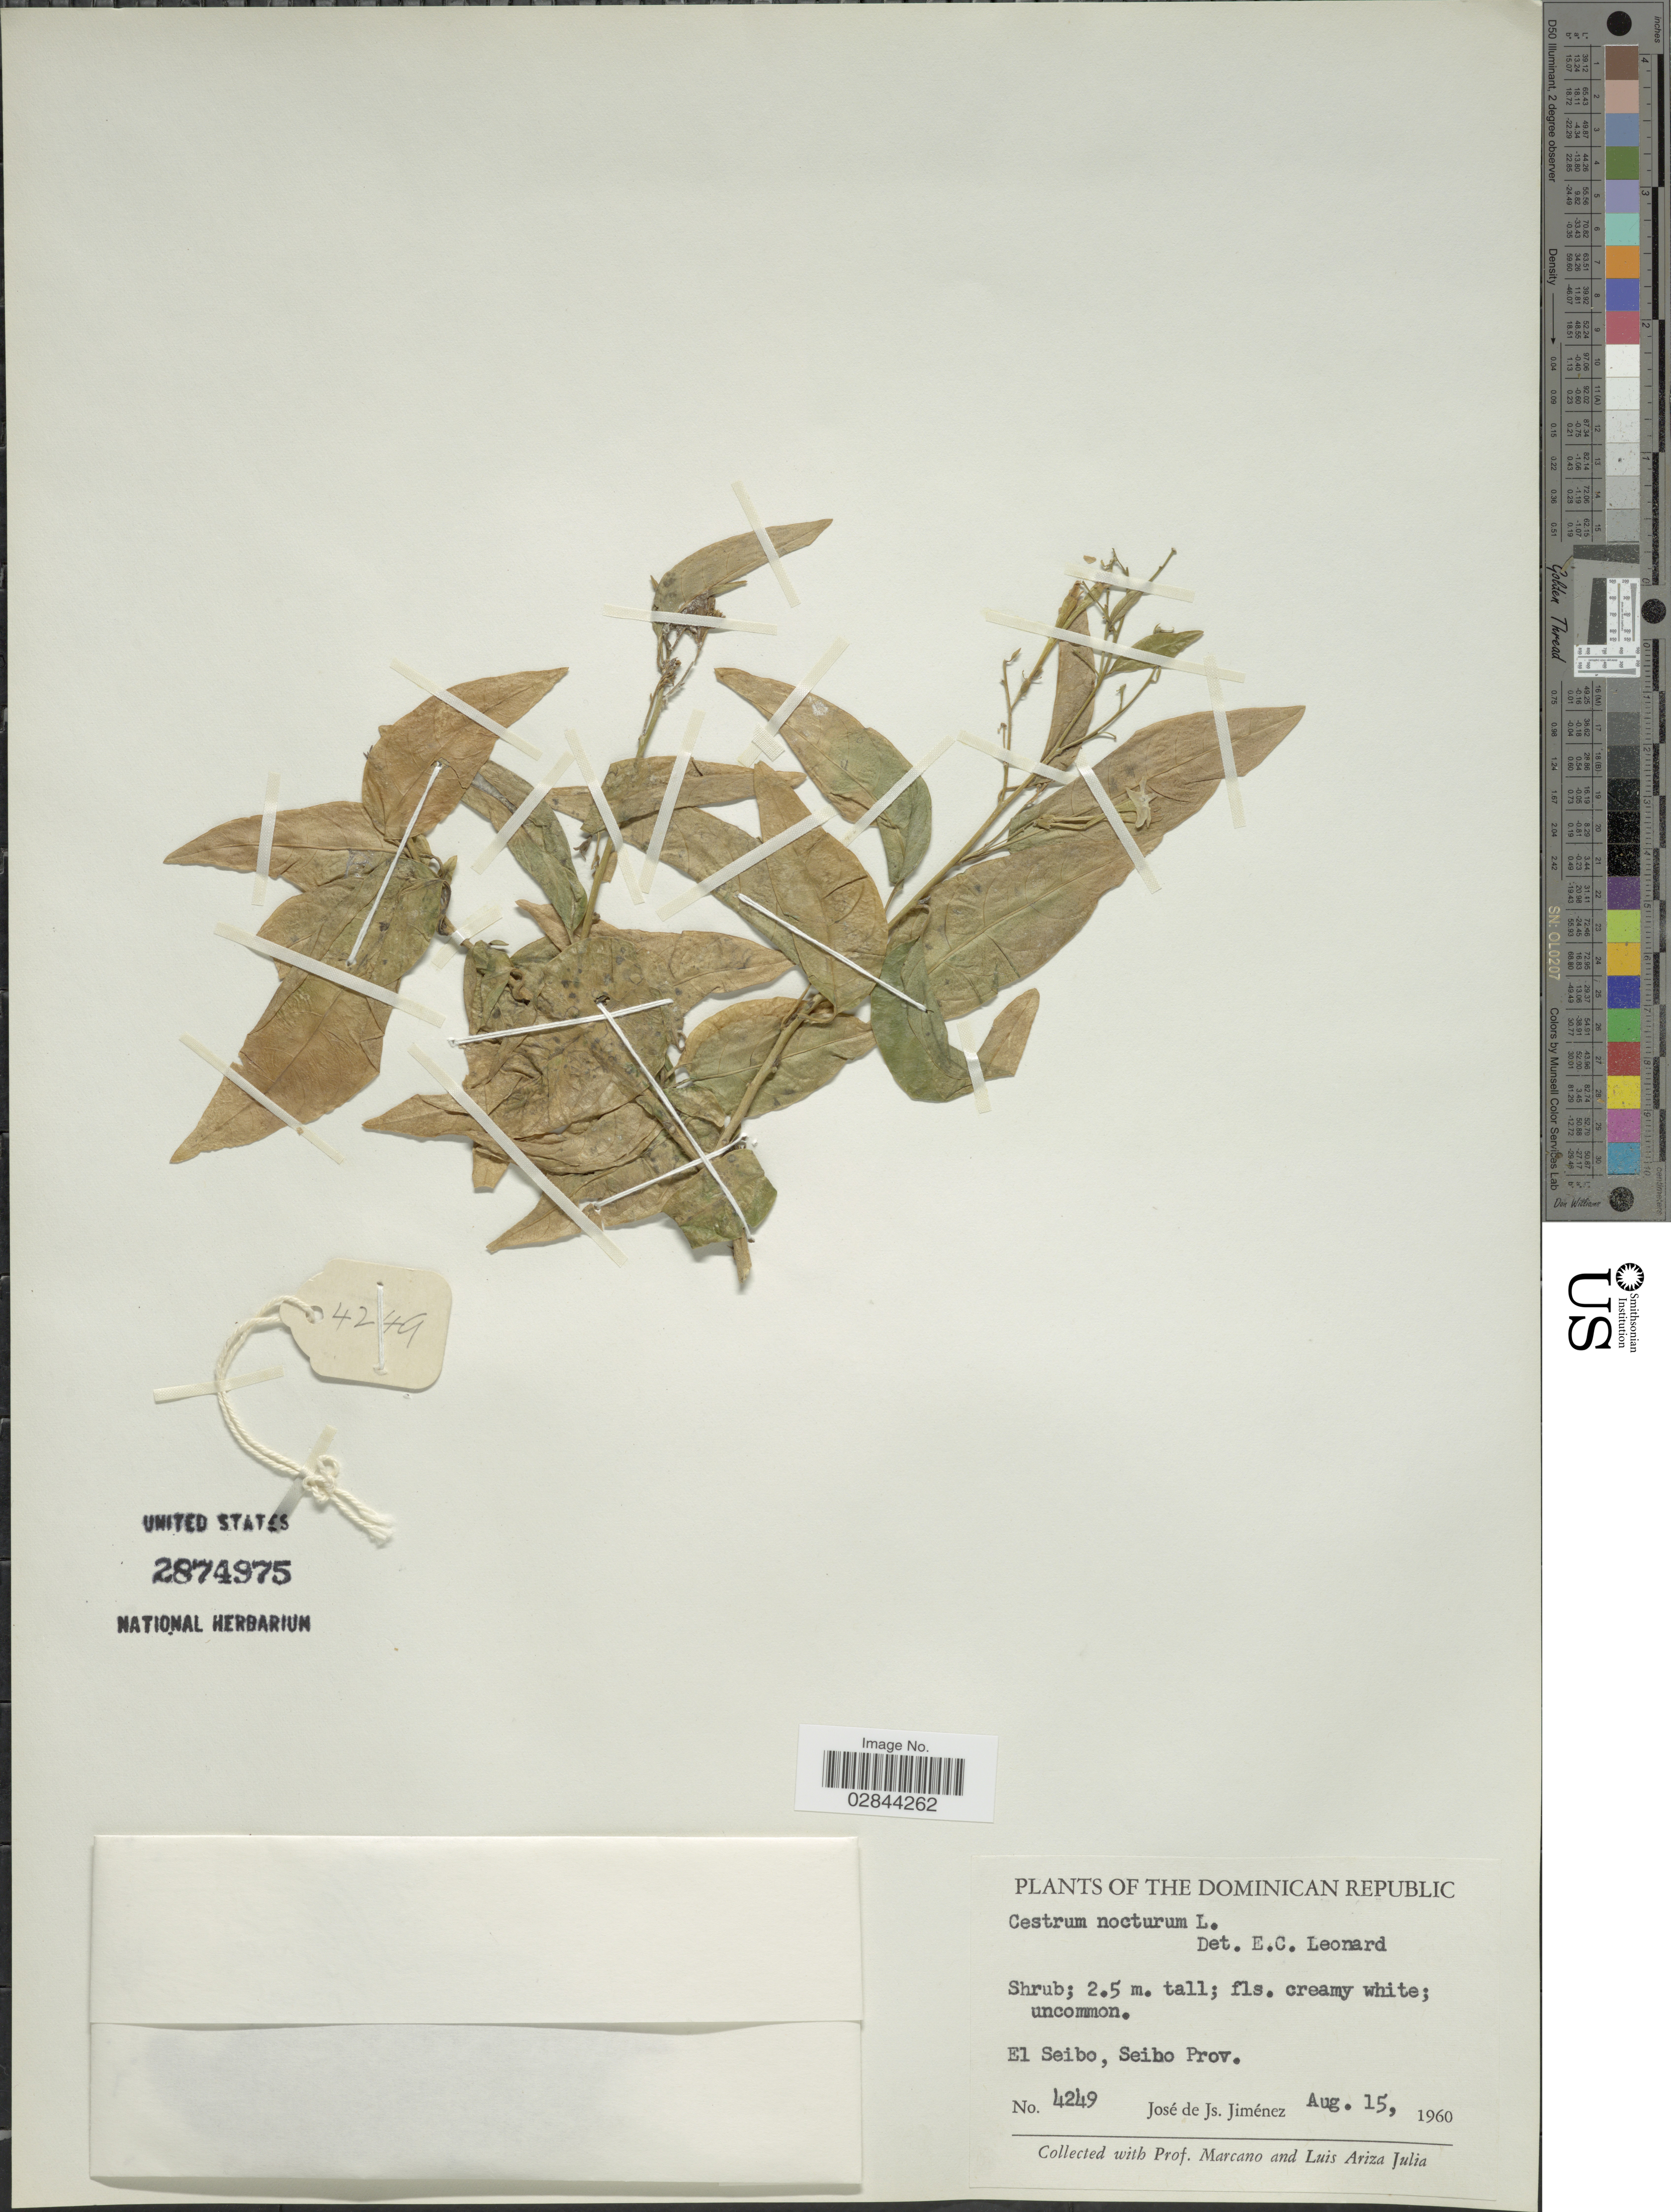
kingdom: Plantae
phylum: Tracheophyta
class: Magnoliopsida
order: Solanales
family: Solanaceae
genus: Cestrum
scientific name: Cestrum nocturnum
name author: L.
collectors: J. J. Jiménez Almonte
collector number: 4249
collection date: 1960-08-15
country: Dominican Republic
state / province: El Seíbo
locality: El Seibo, Seibo Prov.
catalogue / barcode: US 2874975